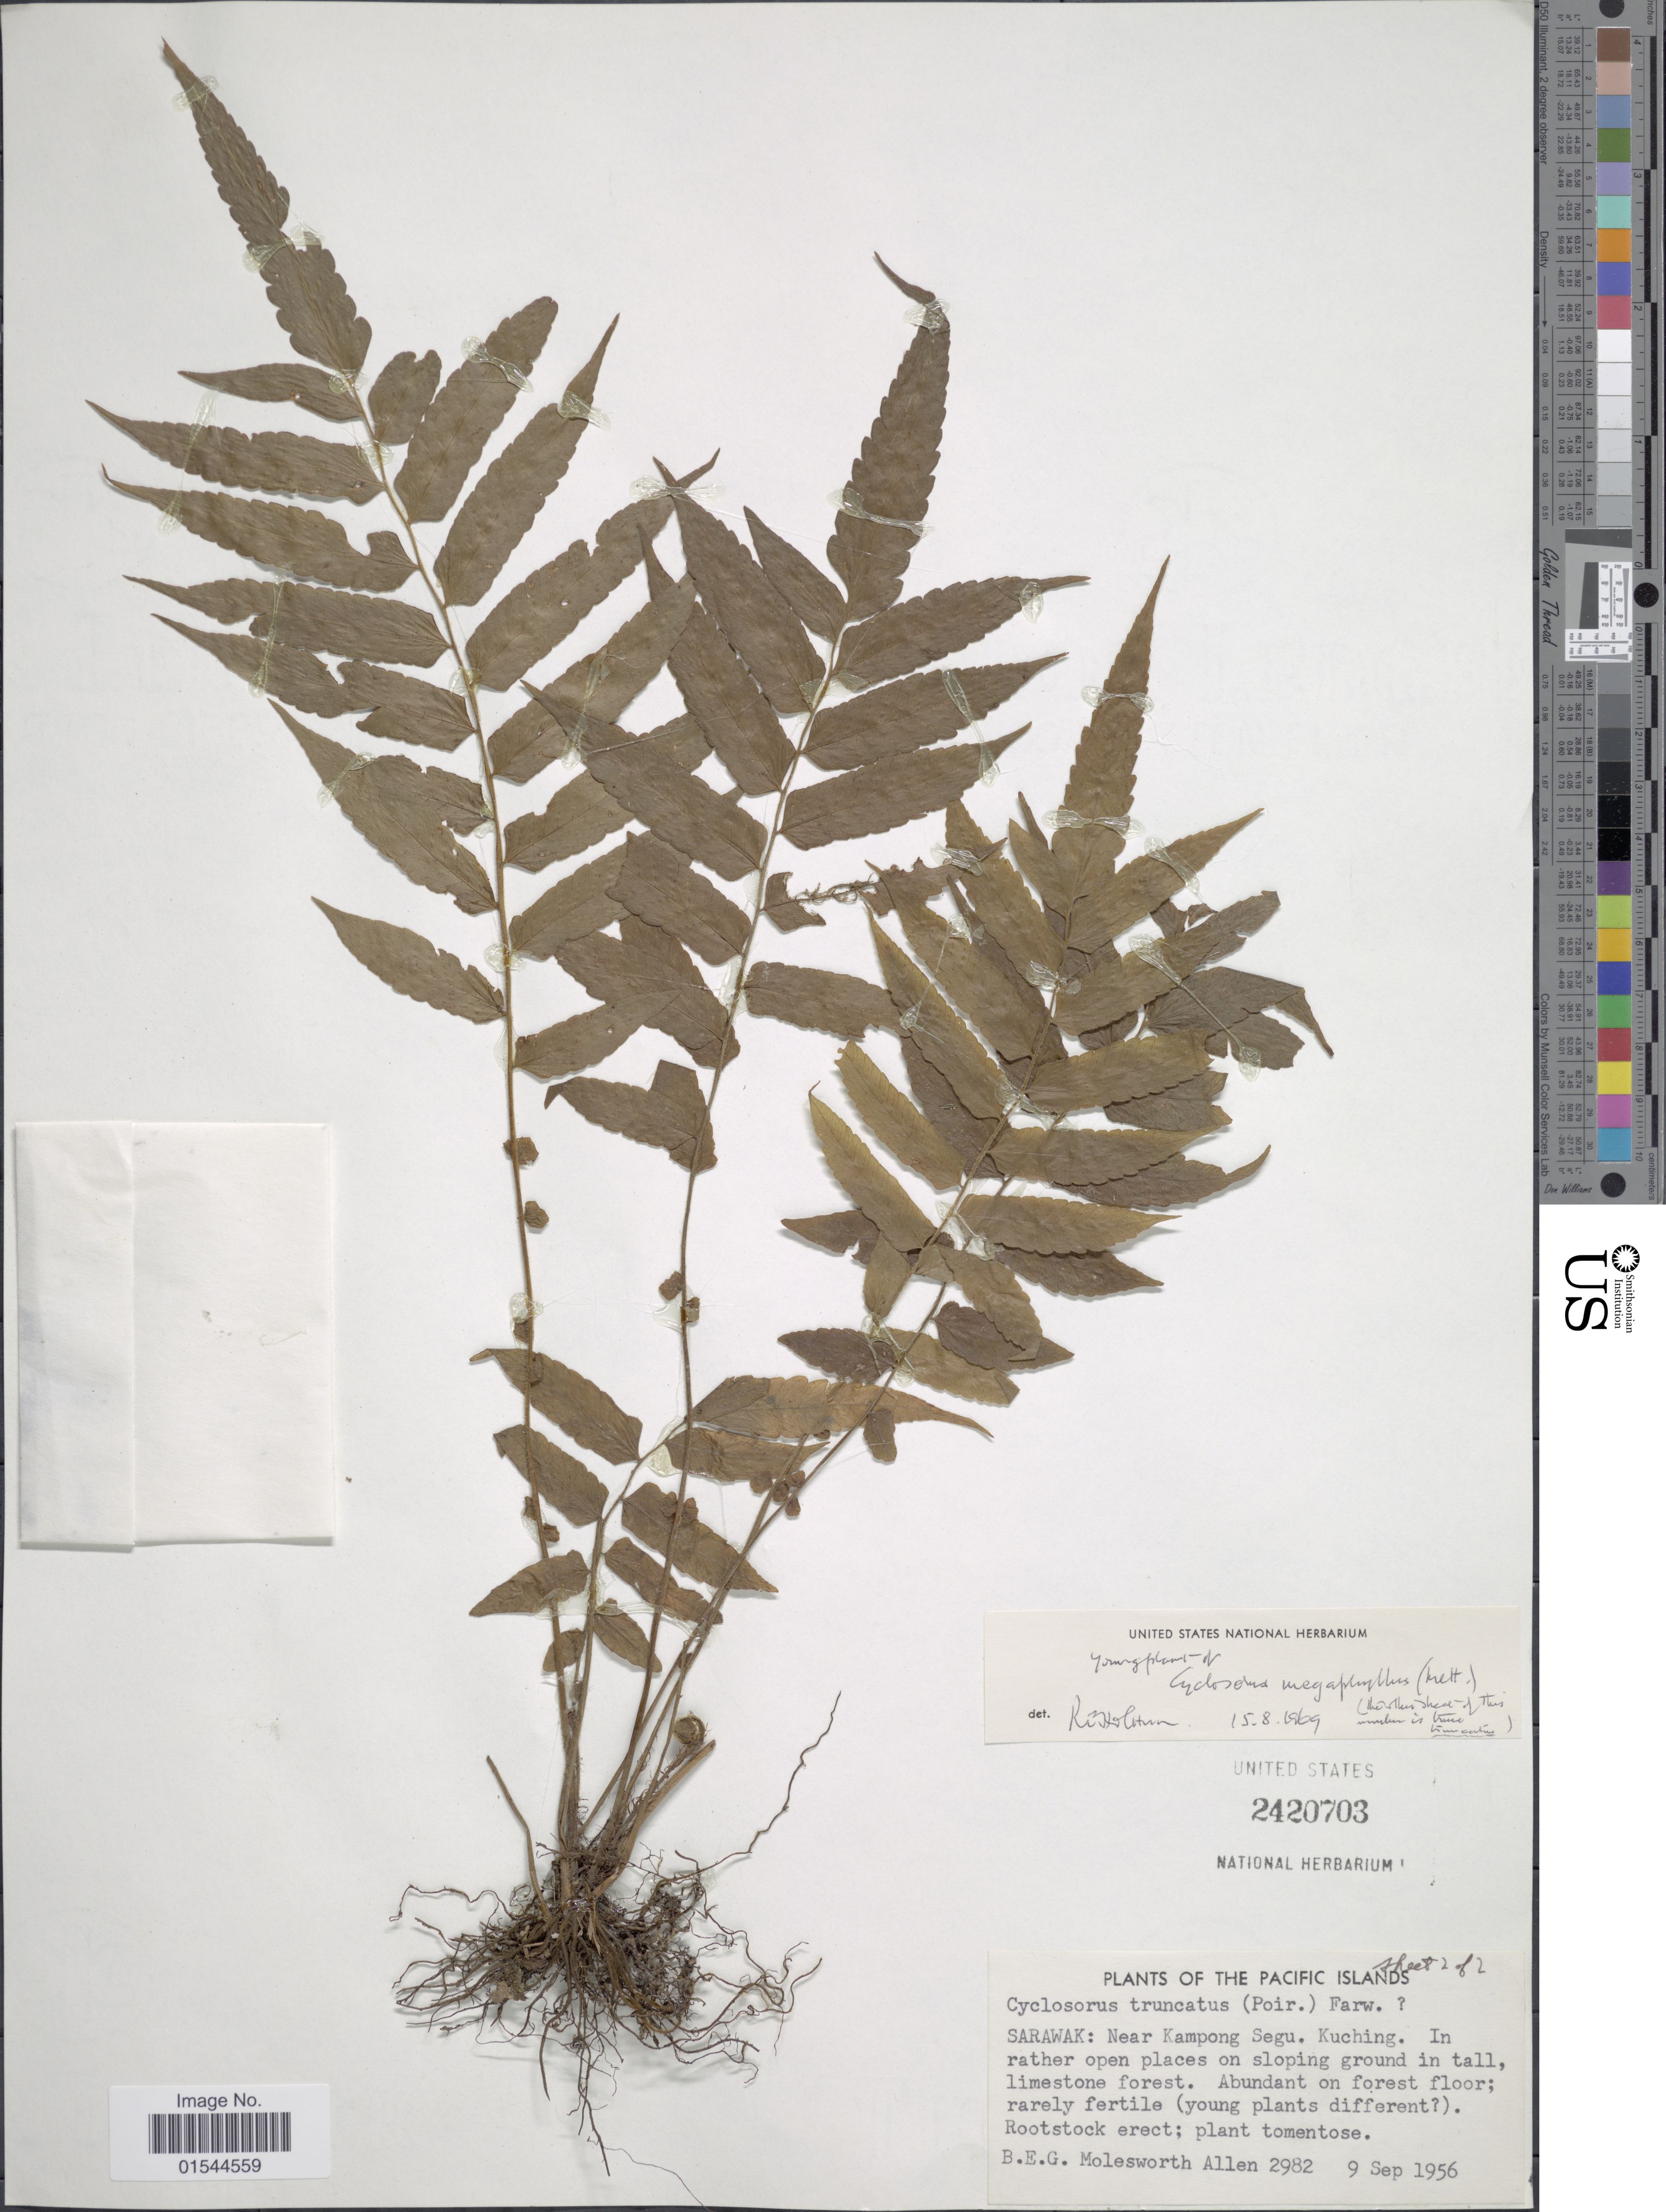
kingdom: Plantae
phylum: Tracheophyta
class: Polypodiopsida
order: Polypodiales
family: Thelypteridaceae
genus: Pneumatopteris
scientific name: Pneumatopteris pennigera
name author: (G. Forst.) Holttum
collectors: B. E. G. Molesworth-Allen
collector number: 2982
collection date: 1956-09-09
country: Malaysia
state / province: Sarawak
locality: Pacific Islands, Sarawak: near Kampong Segu, Kuching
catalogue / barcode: US 2420703